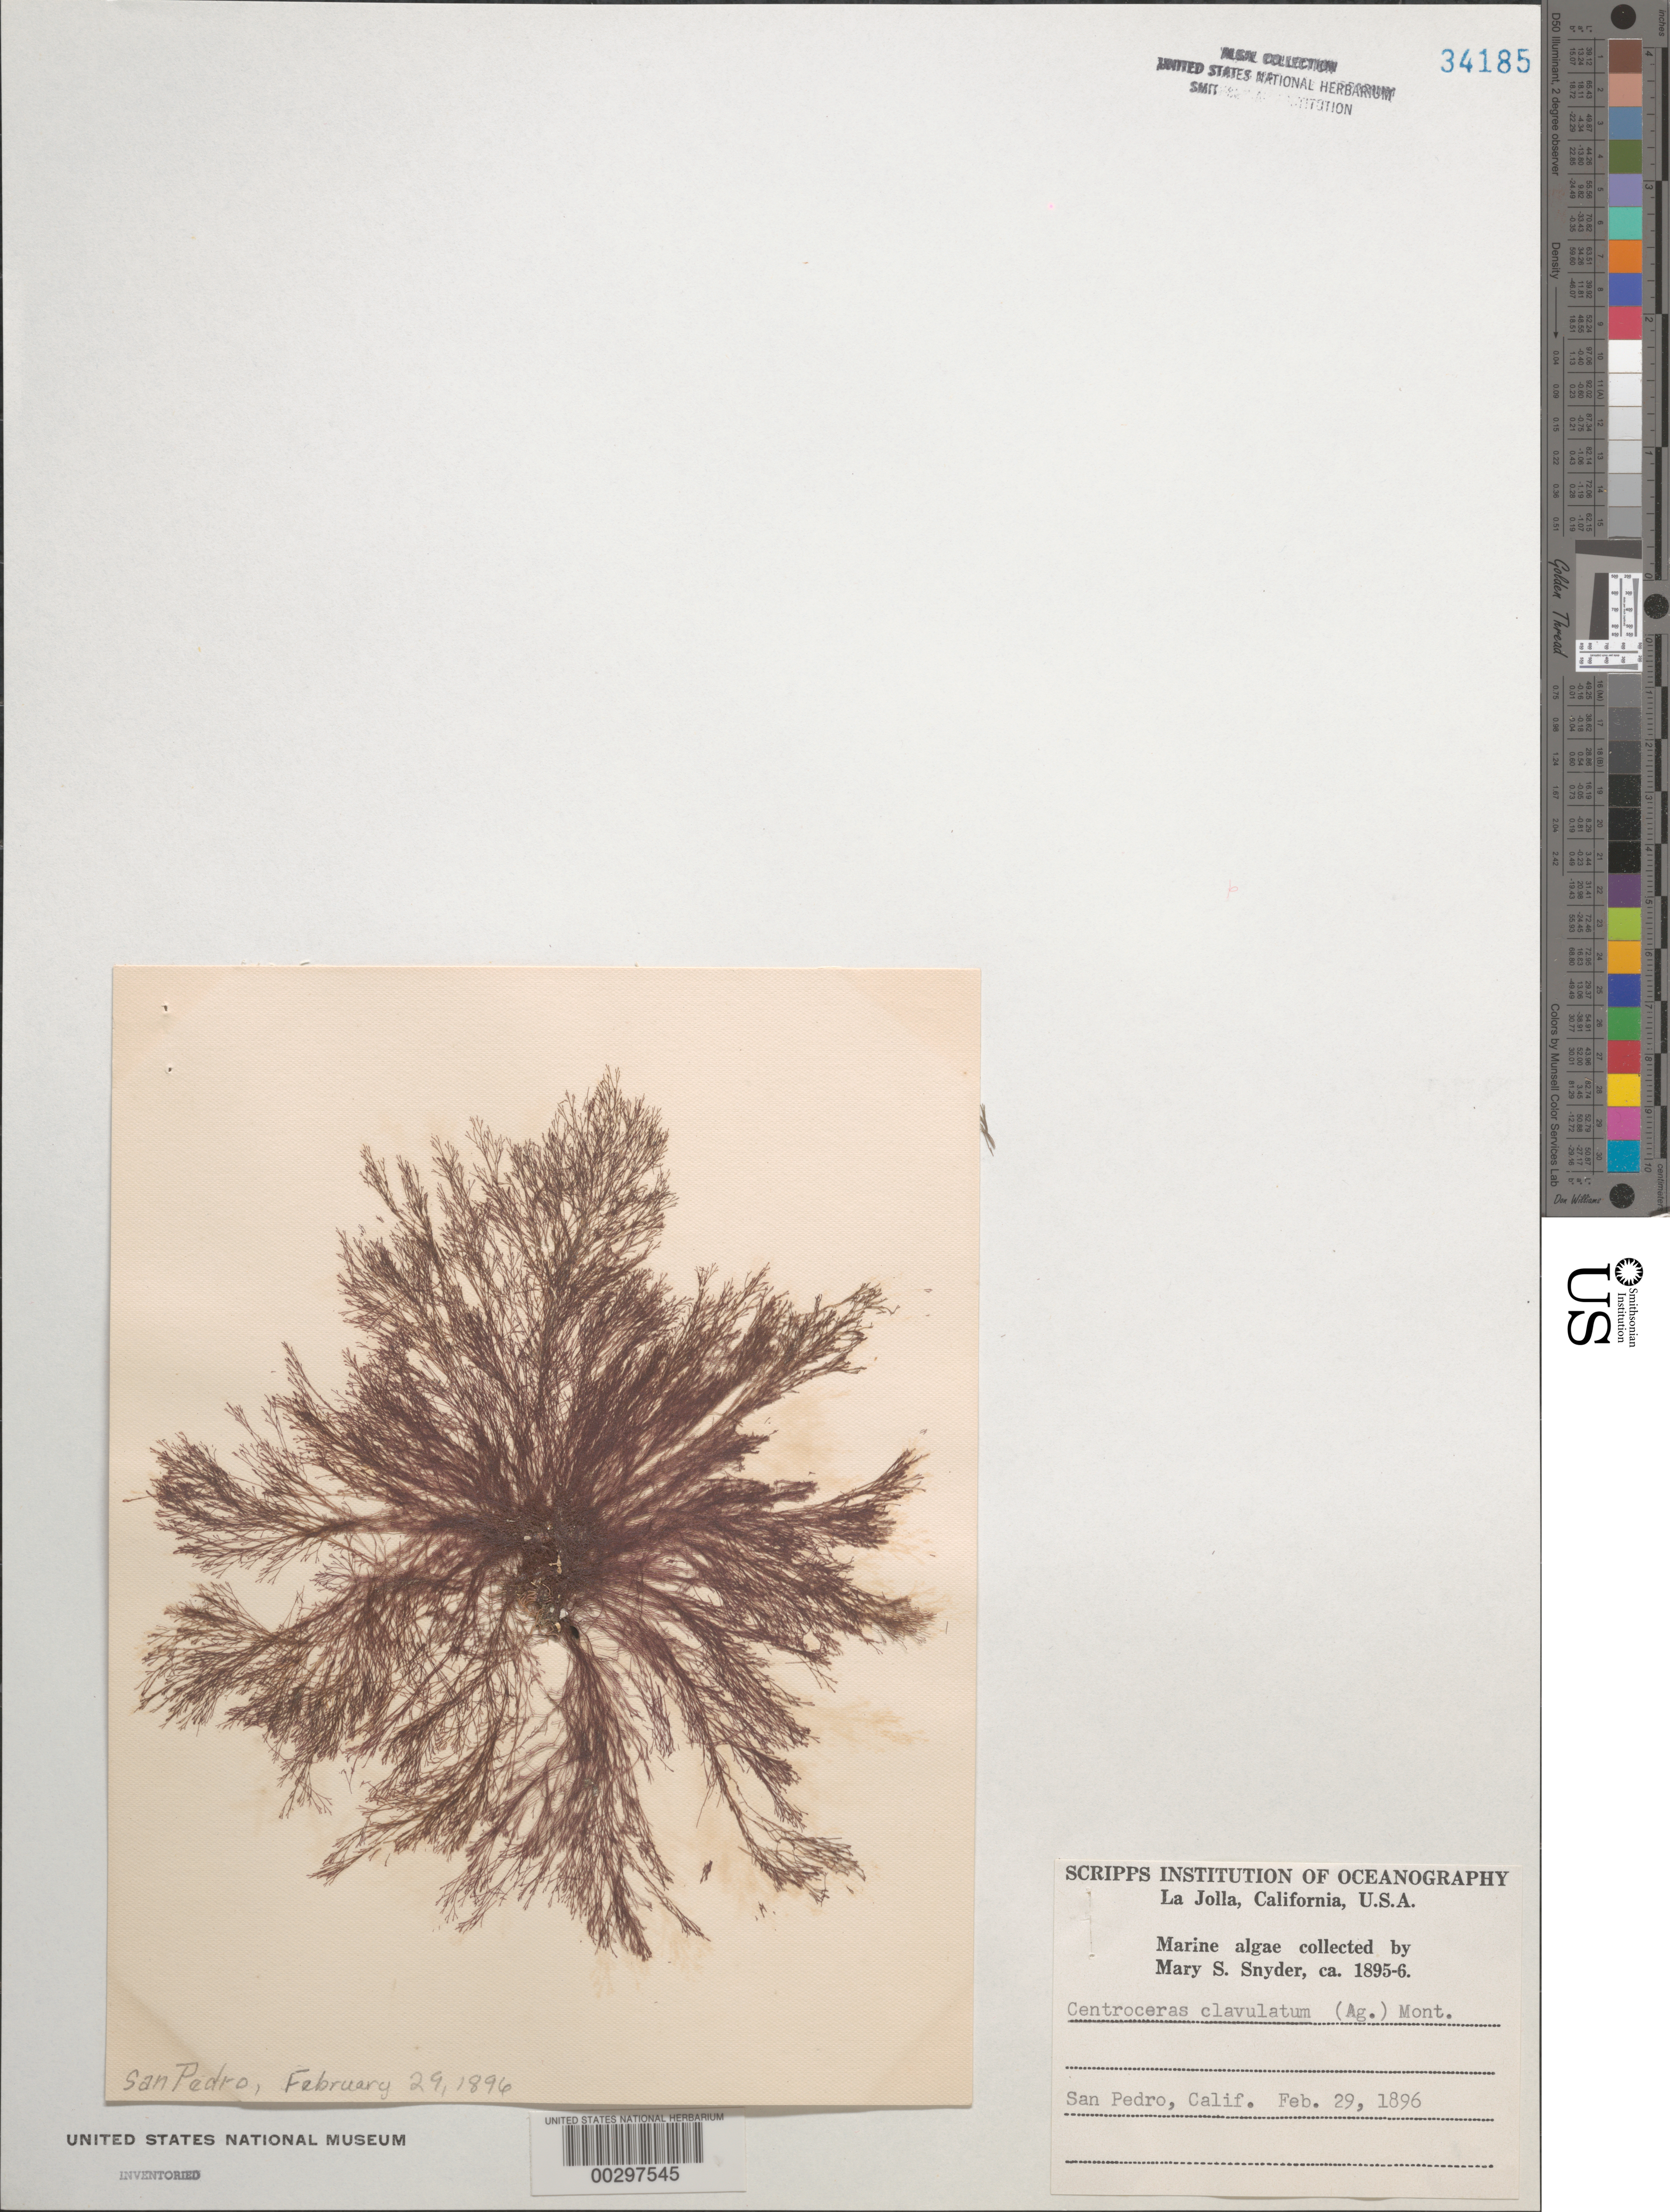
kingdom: Plantae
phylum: Rhodophyta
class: Florideophyceae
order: Ceramiales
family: Ceramiaceae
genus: Centroceras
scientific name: Centroceras clavulatum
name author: (C. Agardh) Mont.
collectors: M. Snyder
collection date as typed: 29 Feb 1896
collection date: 1896-02-29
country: United States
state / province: California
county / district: Los Angeles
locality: San Pedro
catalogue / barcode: US 34185